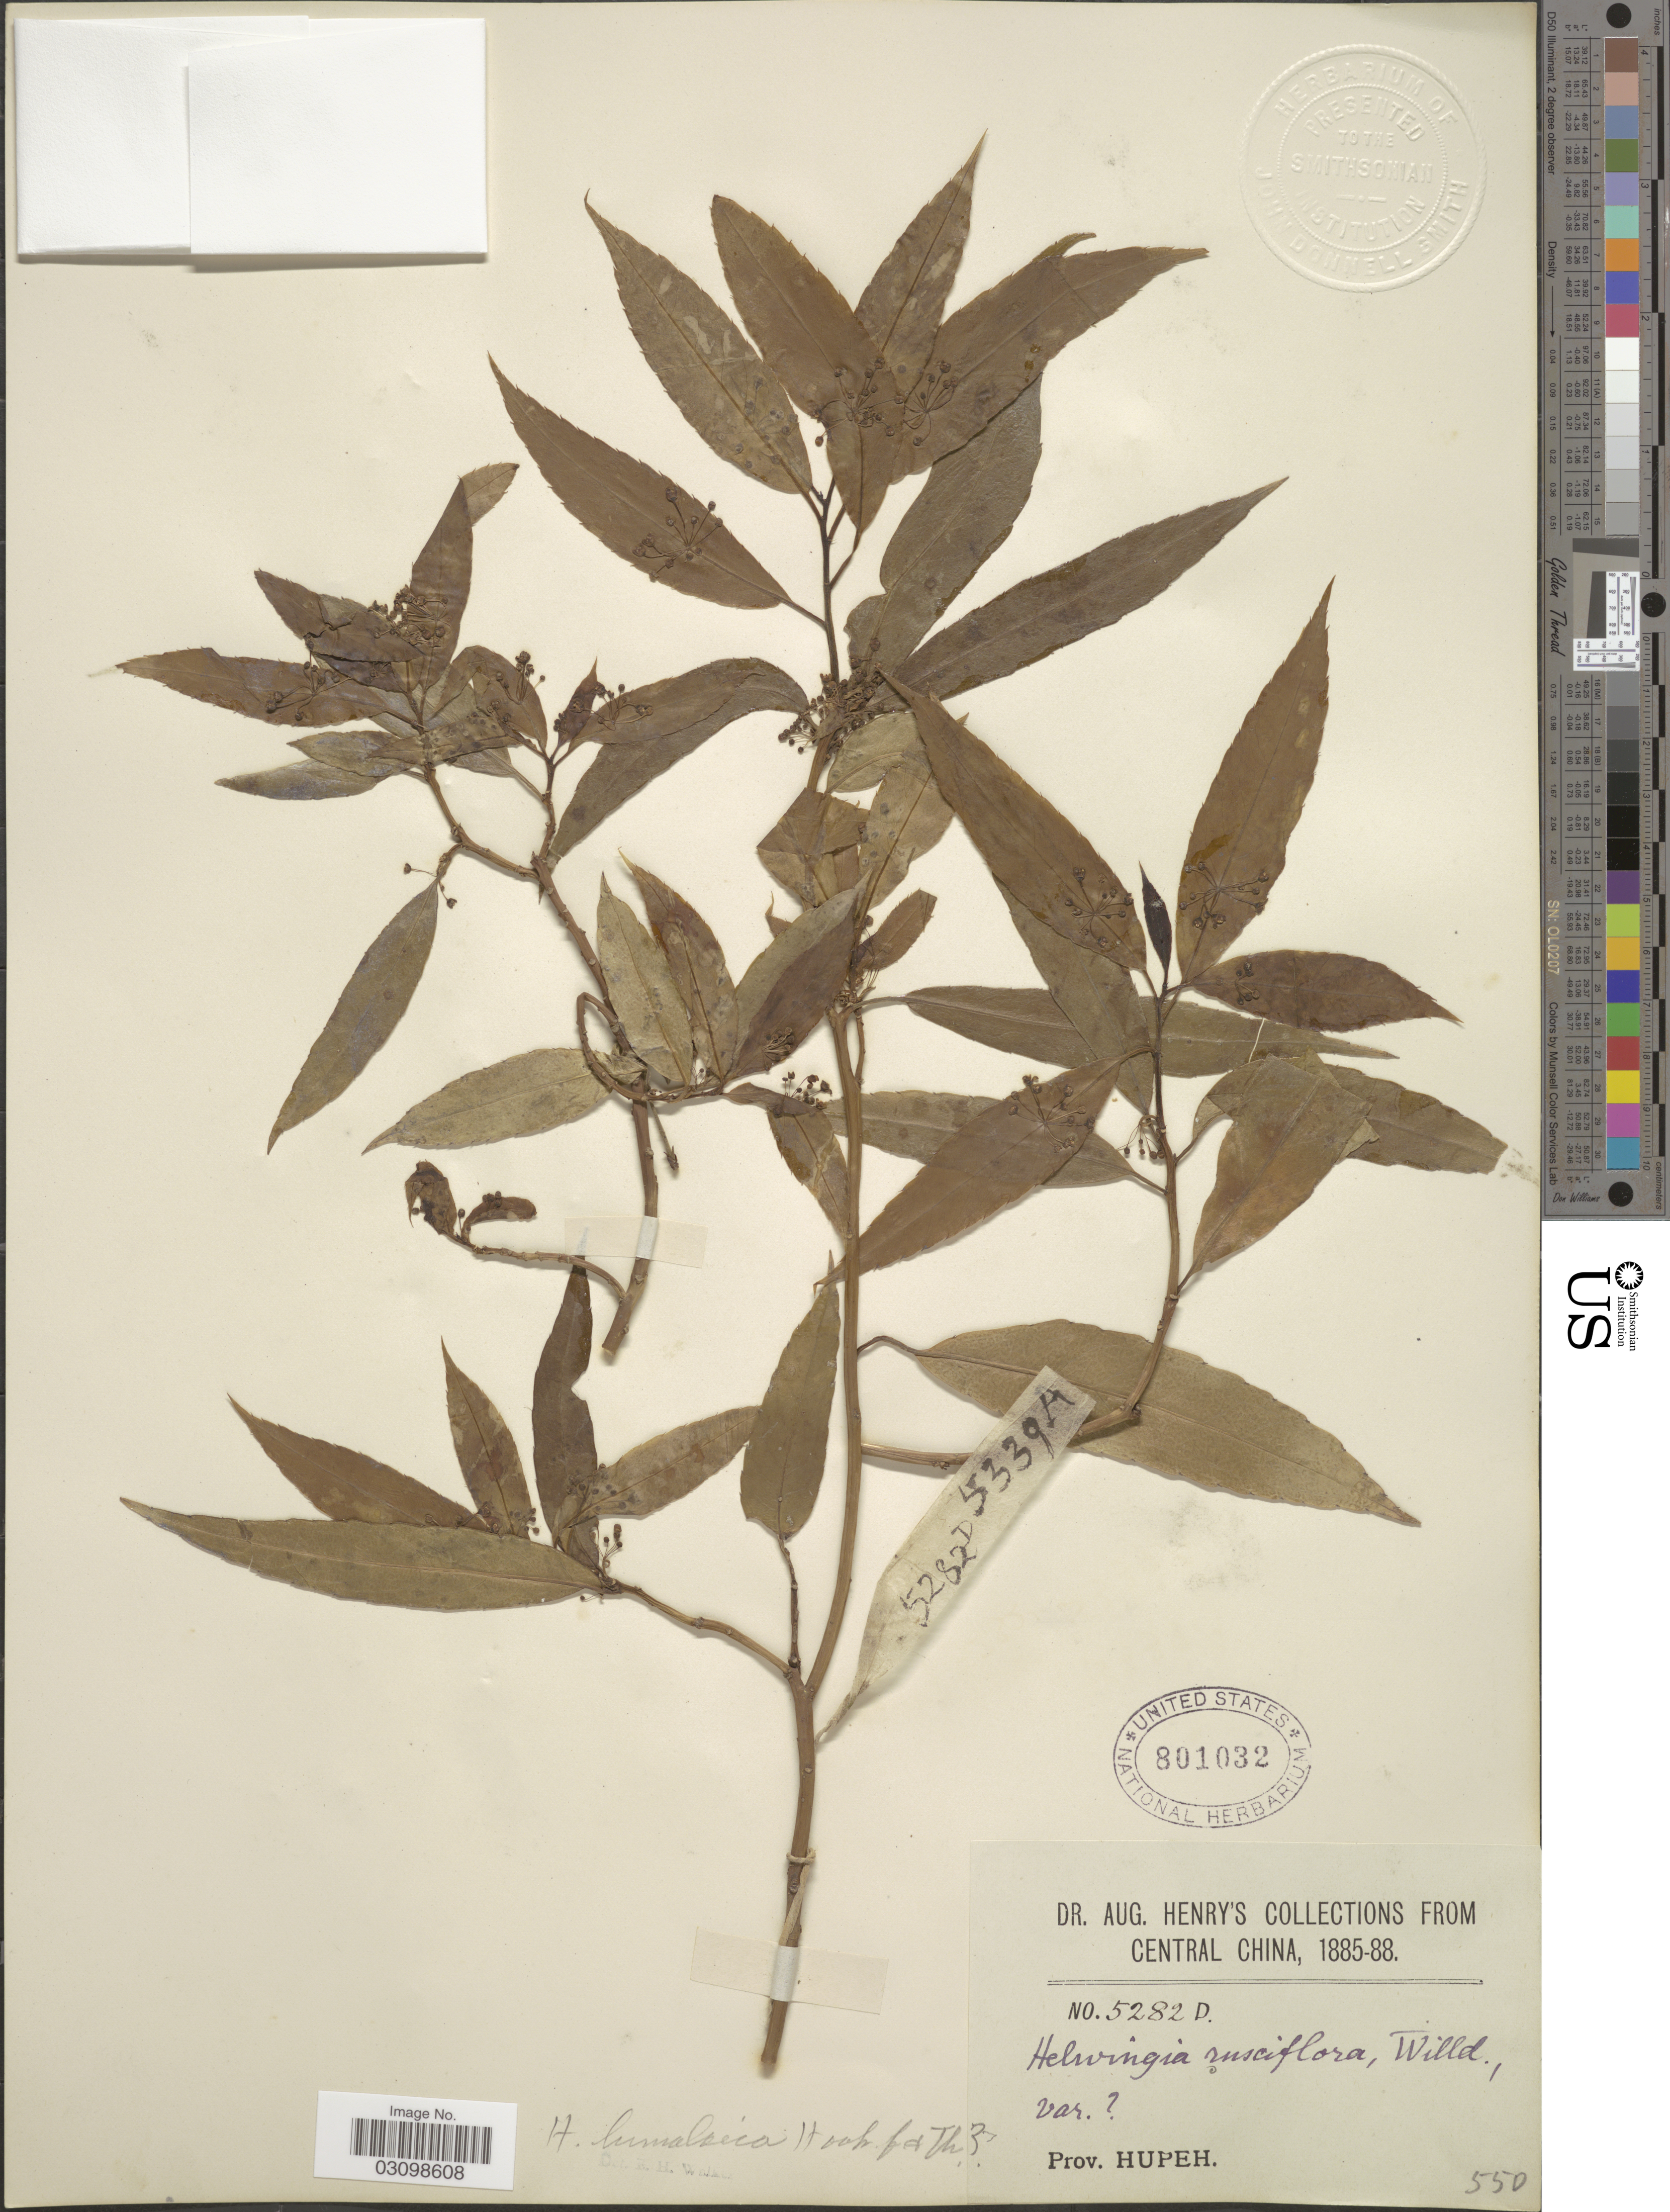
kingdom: Plantae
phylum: Tracheophyta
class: Magnoliopsida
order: Aquifoliales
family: Helwingiaceae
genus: Helwingia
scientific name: Helwingia himalaica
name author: Hook. f. & Thomson ex C.B. Clarke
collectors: A. Henry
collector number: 5282 D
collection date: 1885/1888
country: China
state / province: Hubei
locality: Central China, Prov. Hupeh.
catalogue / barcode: US 801032